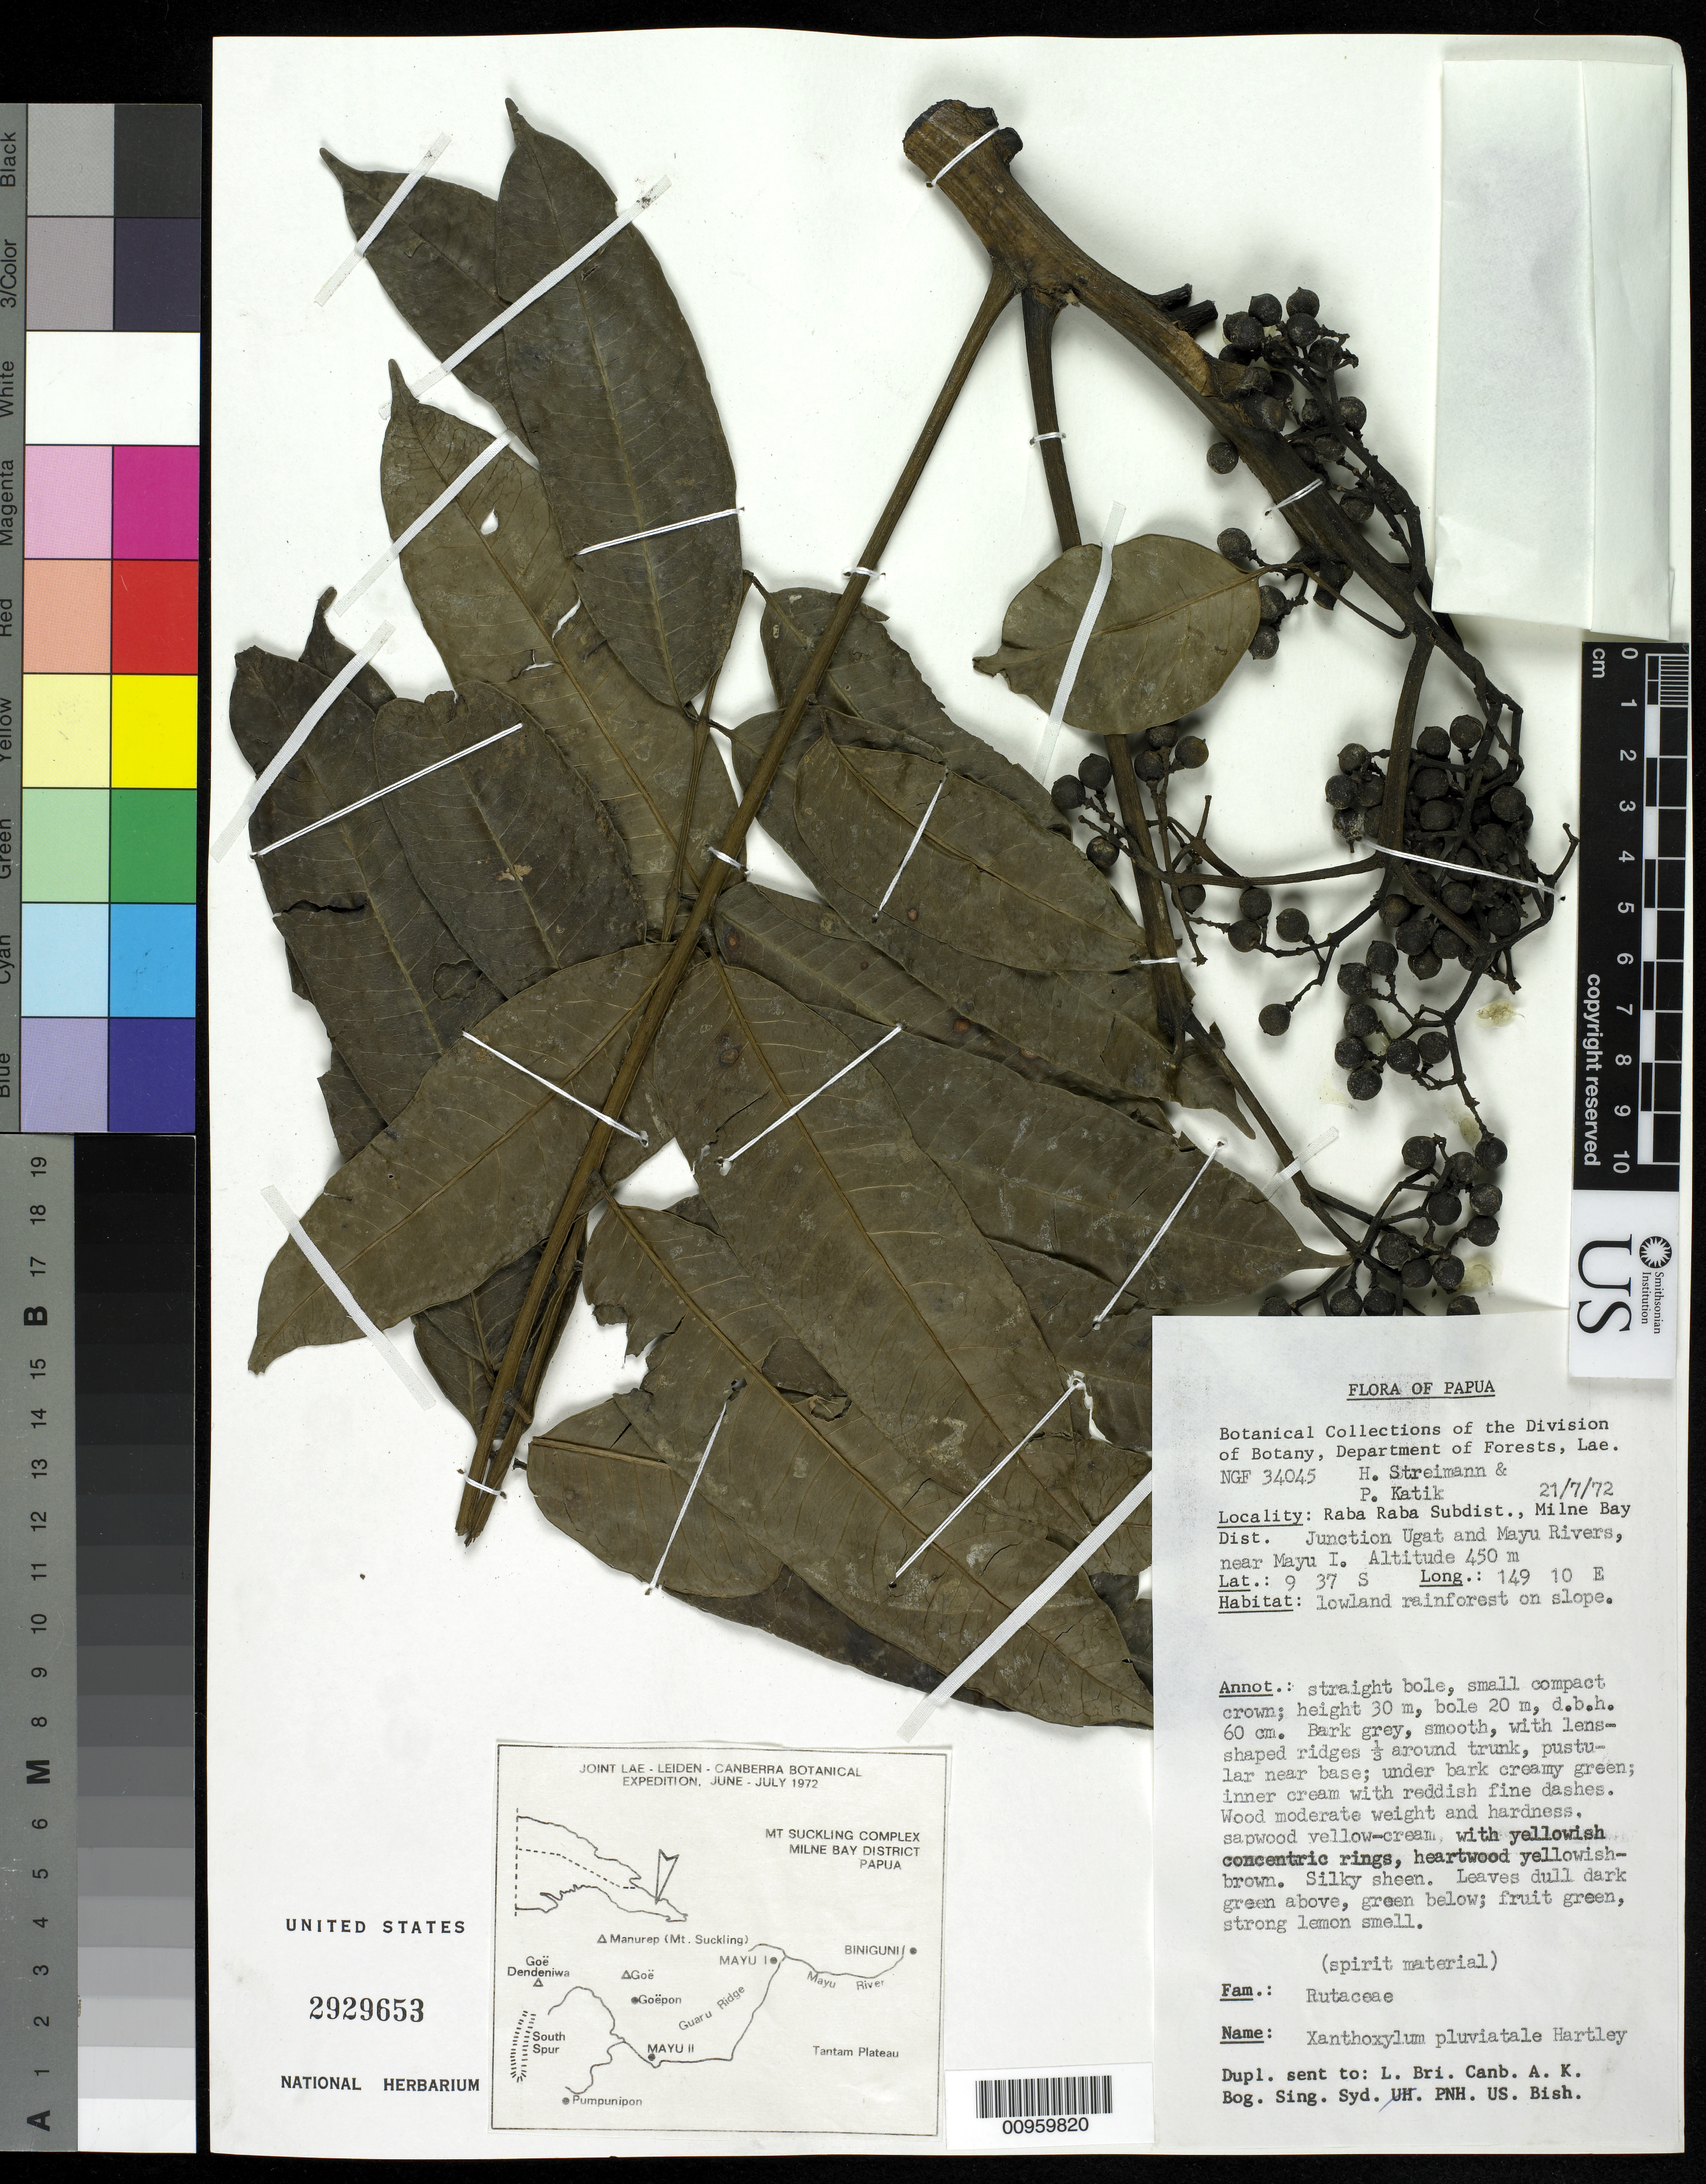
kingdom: Plantae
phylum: Tracheophyta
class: Magnoliopsida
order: Sapindales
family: Rutaceae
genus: Zanthoxylum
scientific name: Zanthoxylum pluviatile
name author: T.G. Hartley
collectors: H. Streimann & P. Katik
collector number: NGF 34045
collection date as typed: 21 Jul 1972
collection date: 1972-07-21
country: Papua New Guinea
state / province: Milne Bay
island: New Guinea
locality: Junction Ugat and Mayu Rivers near Mayu I.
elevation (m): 450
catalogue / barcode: US 2929653